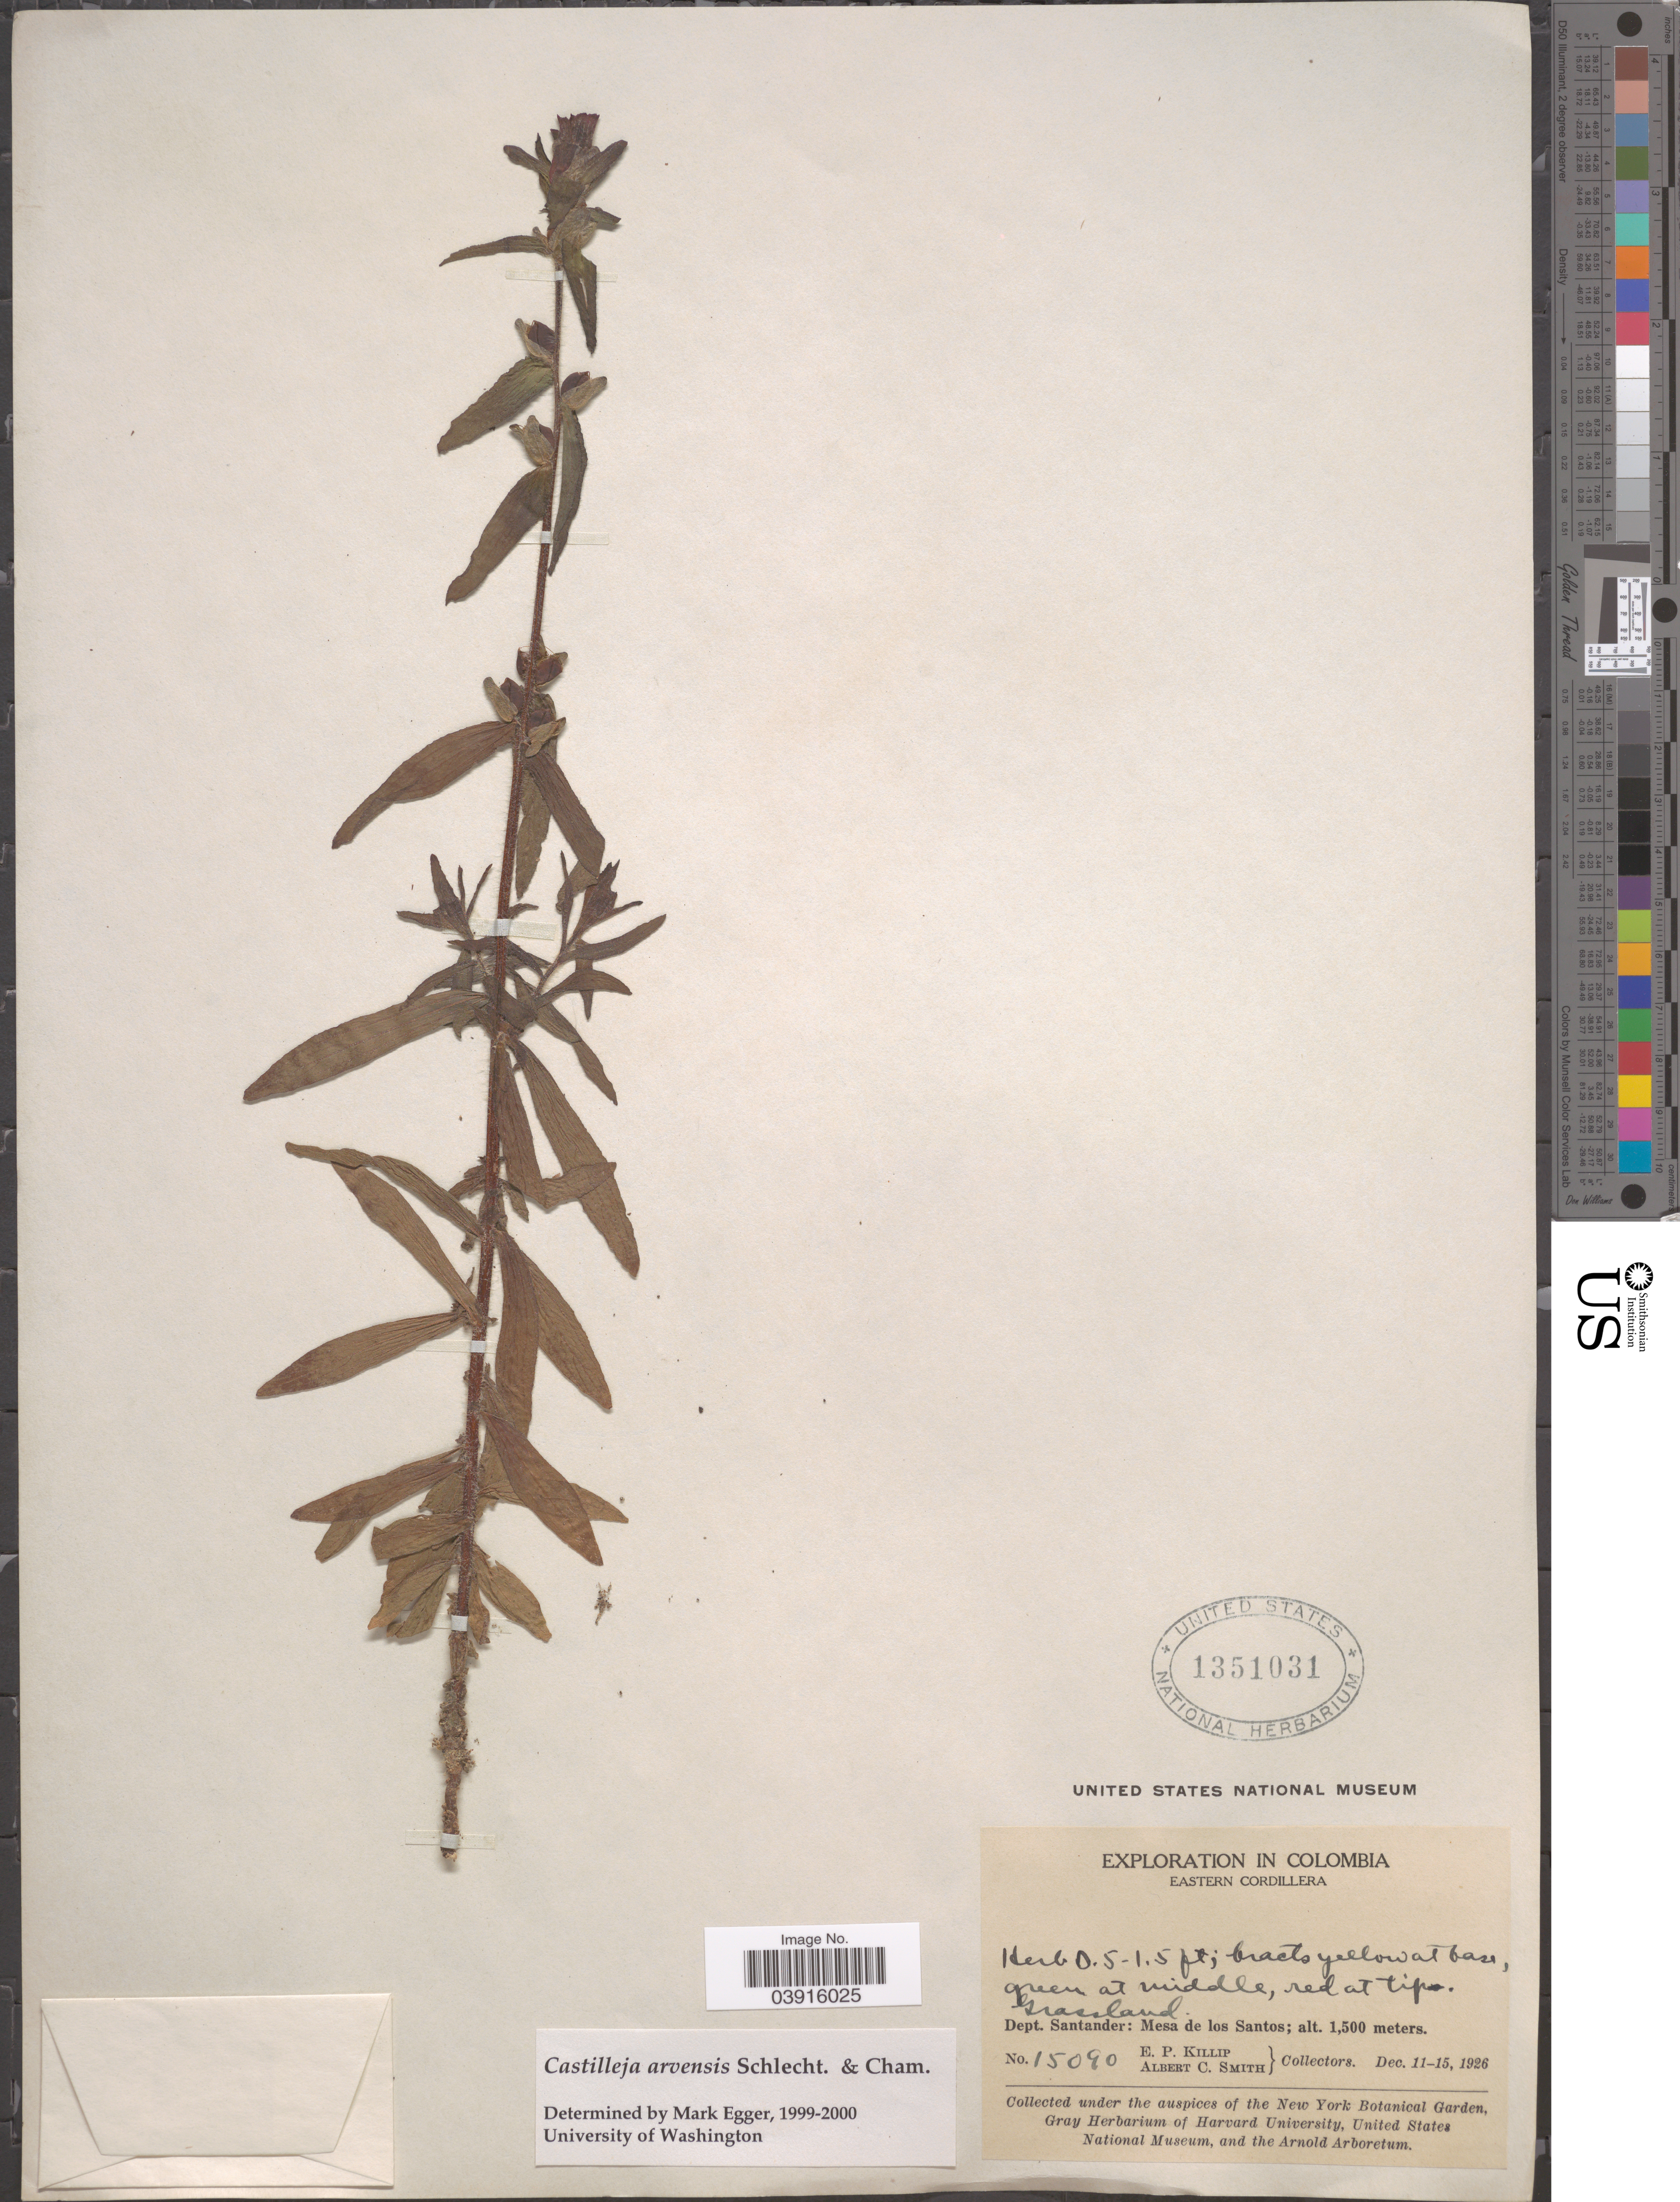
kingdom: Plantae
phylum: Tracheophyta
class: Magnoliopsida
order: Lamiales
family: Orobanchaceae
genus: Castilleja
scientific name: Castilleja arvensis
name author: Schltdl. & Cham.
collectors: E. P. Killip & A. C. Smith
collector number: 15090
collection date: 1926-12-11/1926-12-15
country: Colombia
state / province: Santander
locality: Eastern Cordillera. Dept. Santander: Mesa de los Santos.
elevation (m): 1500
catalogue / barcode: US 1351031